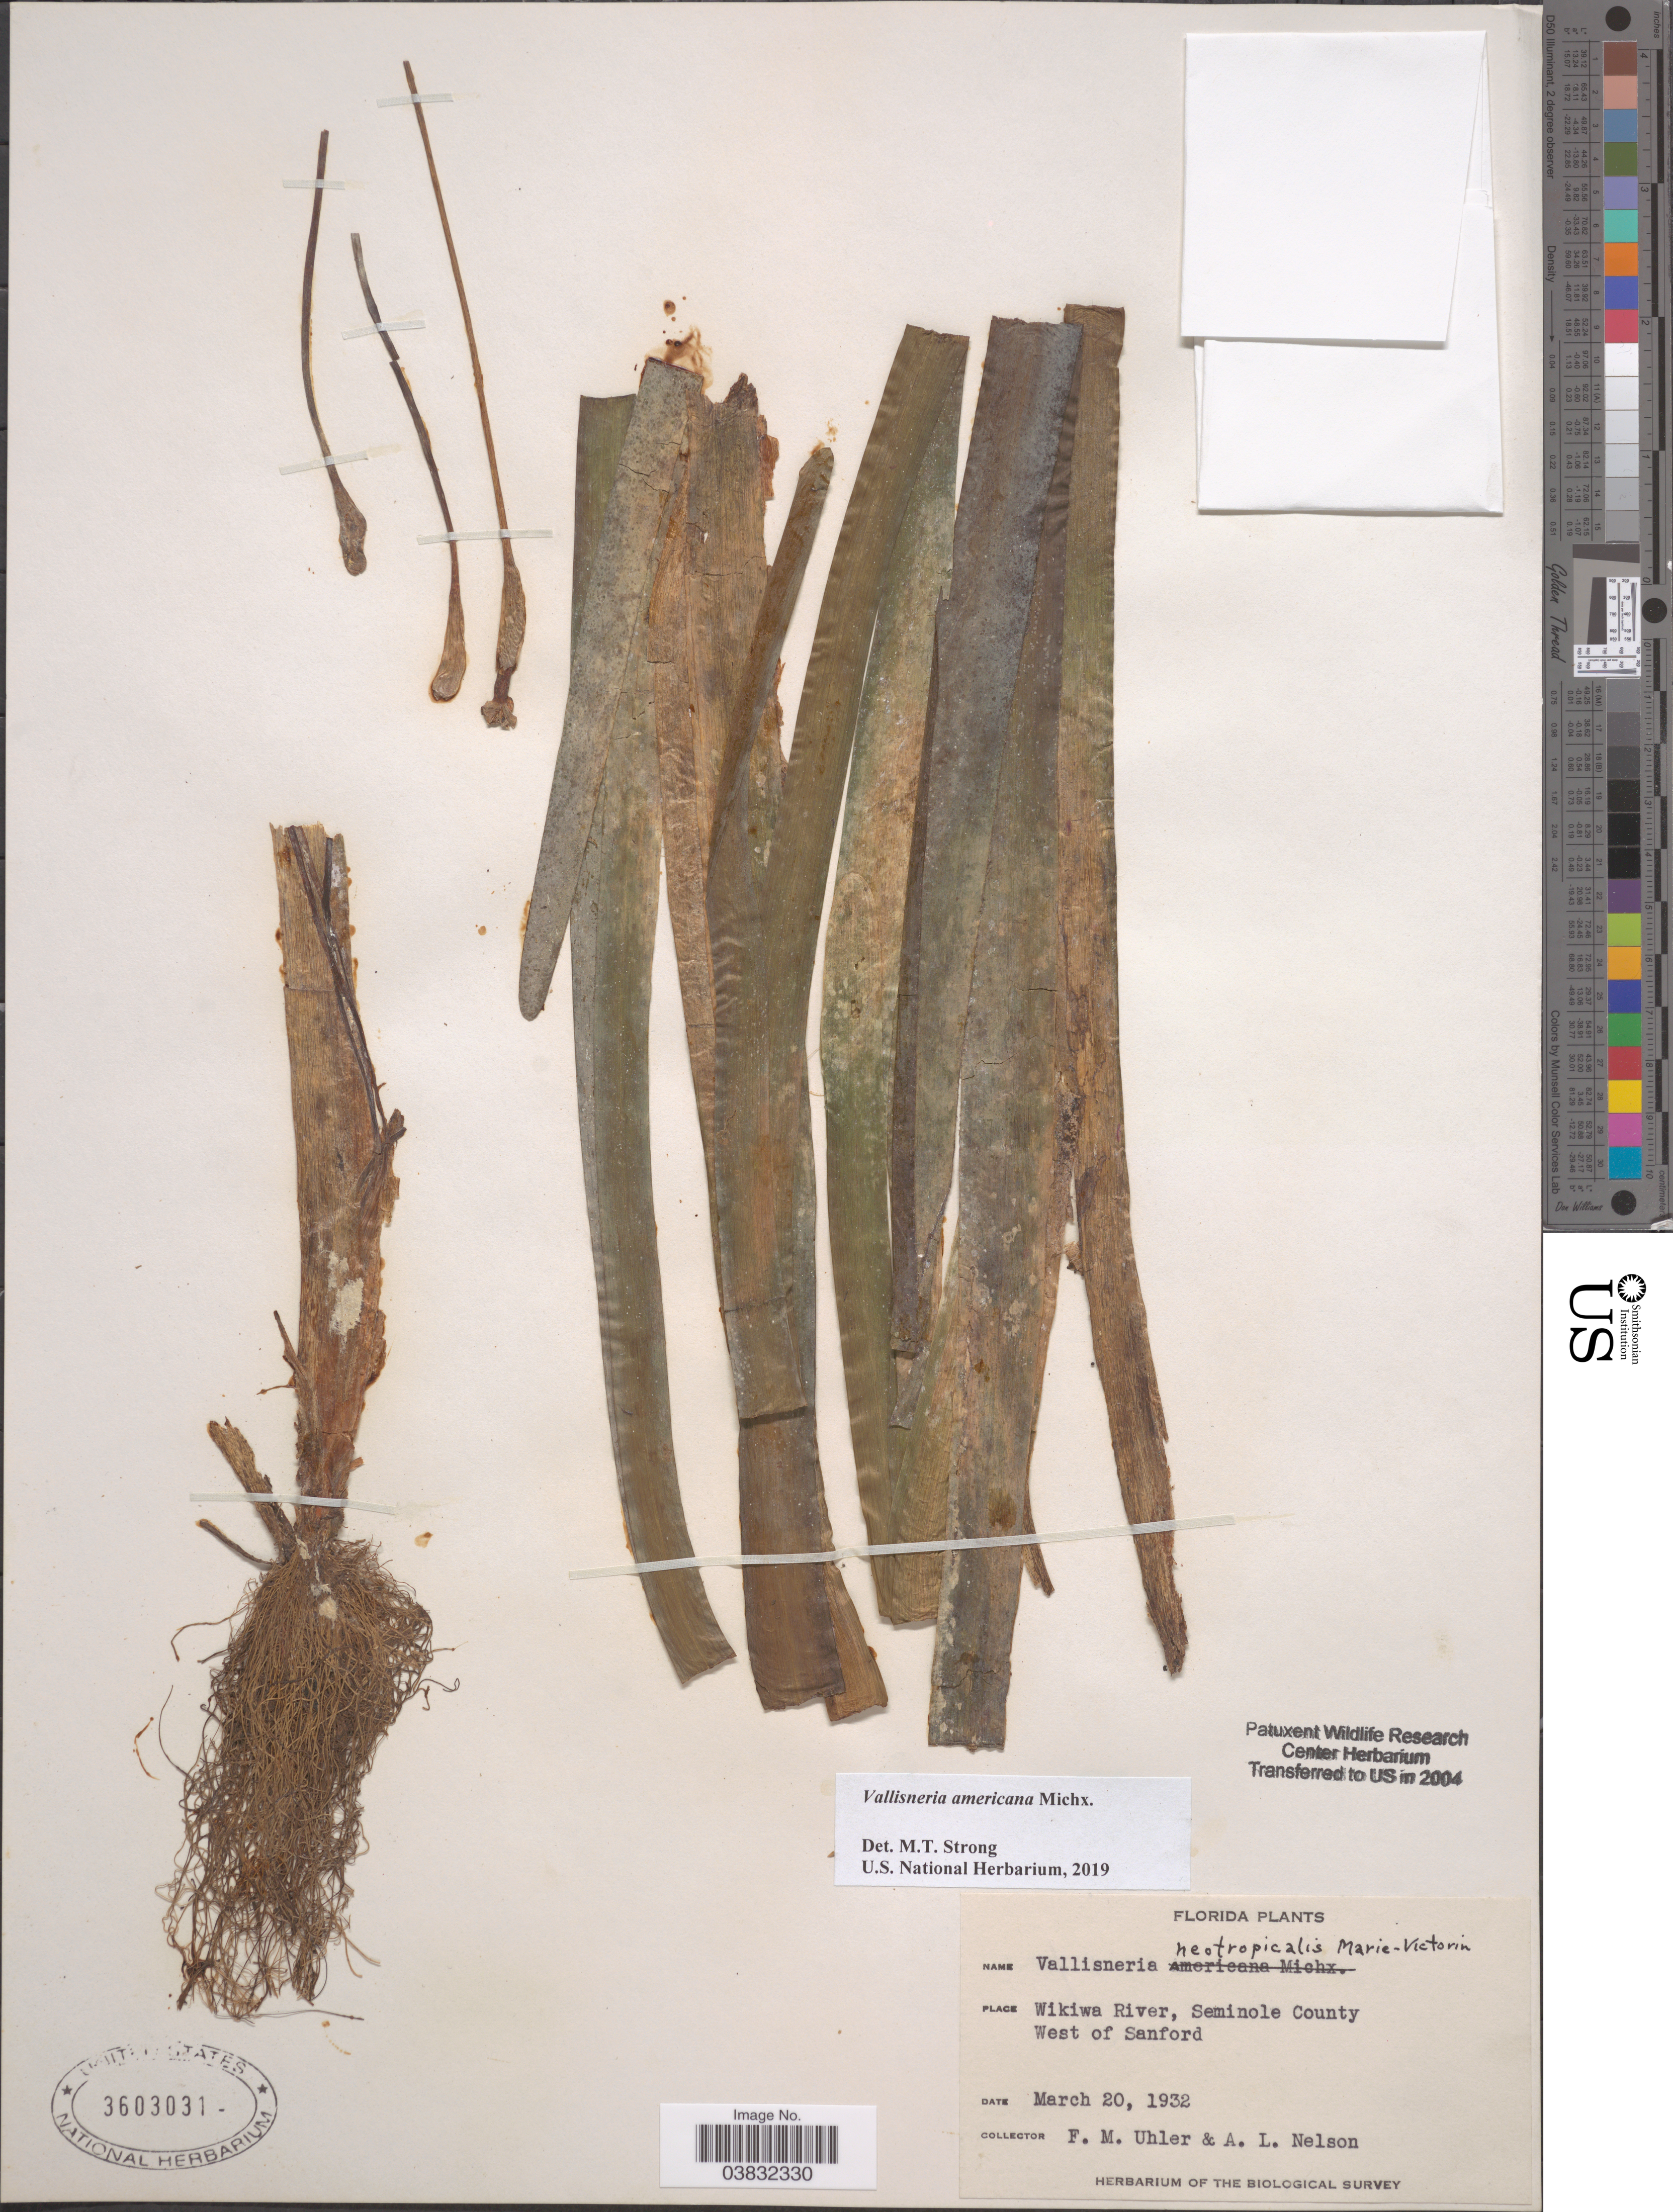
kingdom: Plantae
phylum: Tracheophyta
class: Liliopsida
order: Alismatales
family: Hydrocharitaceae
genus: Vallisneria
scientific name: Vallisneria americana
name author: Michx.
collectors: F. M. Uhler & A. L. Nelson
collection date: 1932-03-20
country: United States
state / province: Florida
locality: Wikiwa River, Seminole County. West of Sanford.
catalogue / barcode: US 3603031